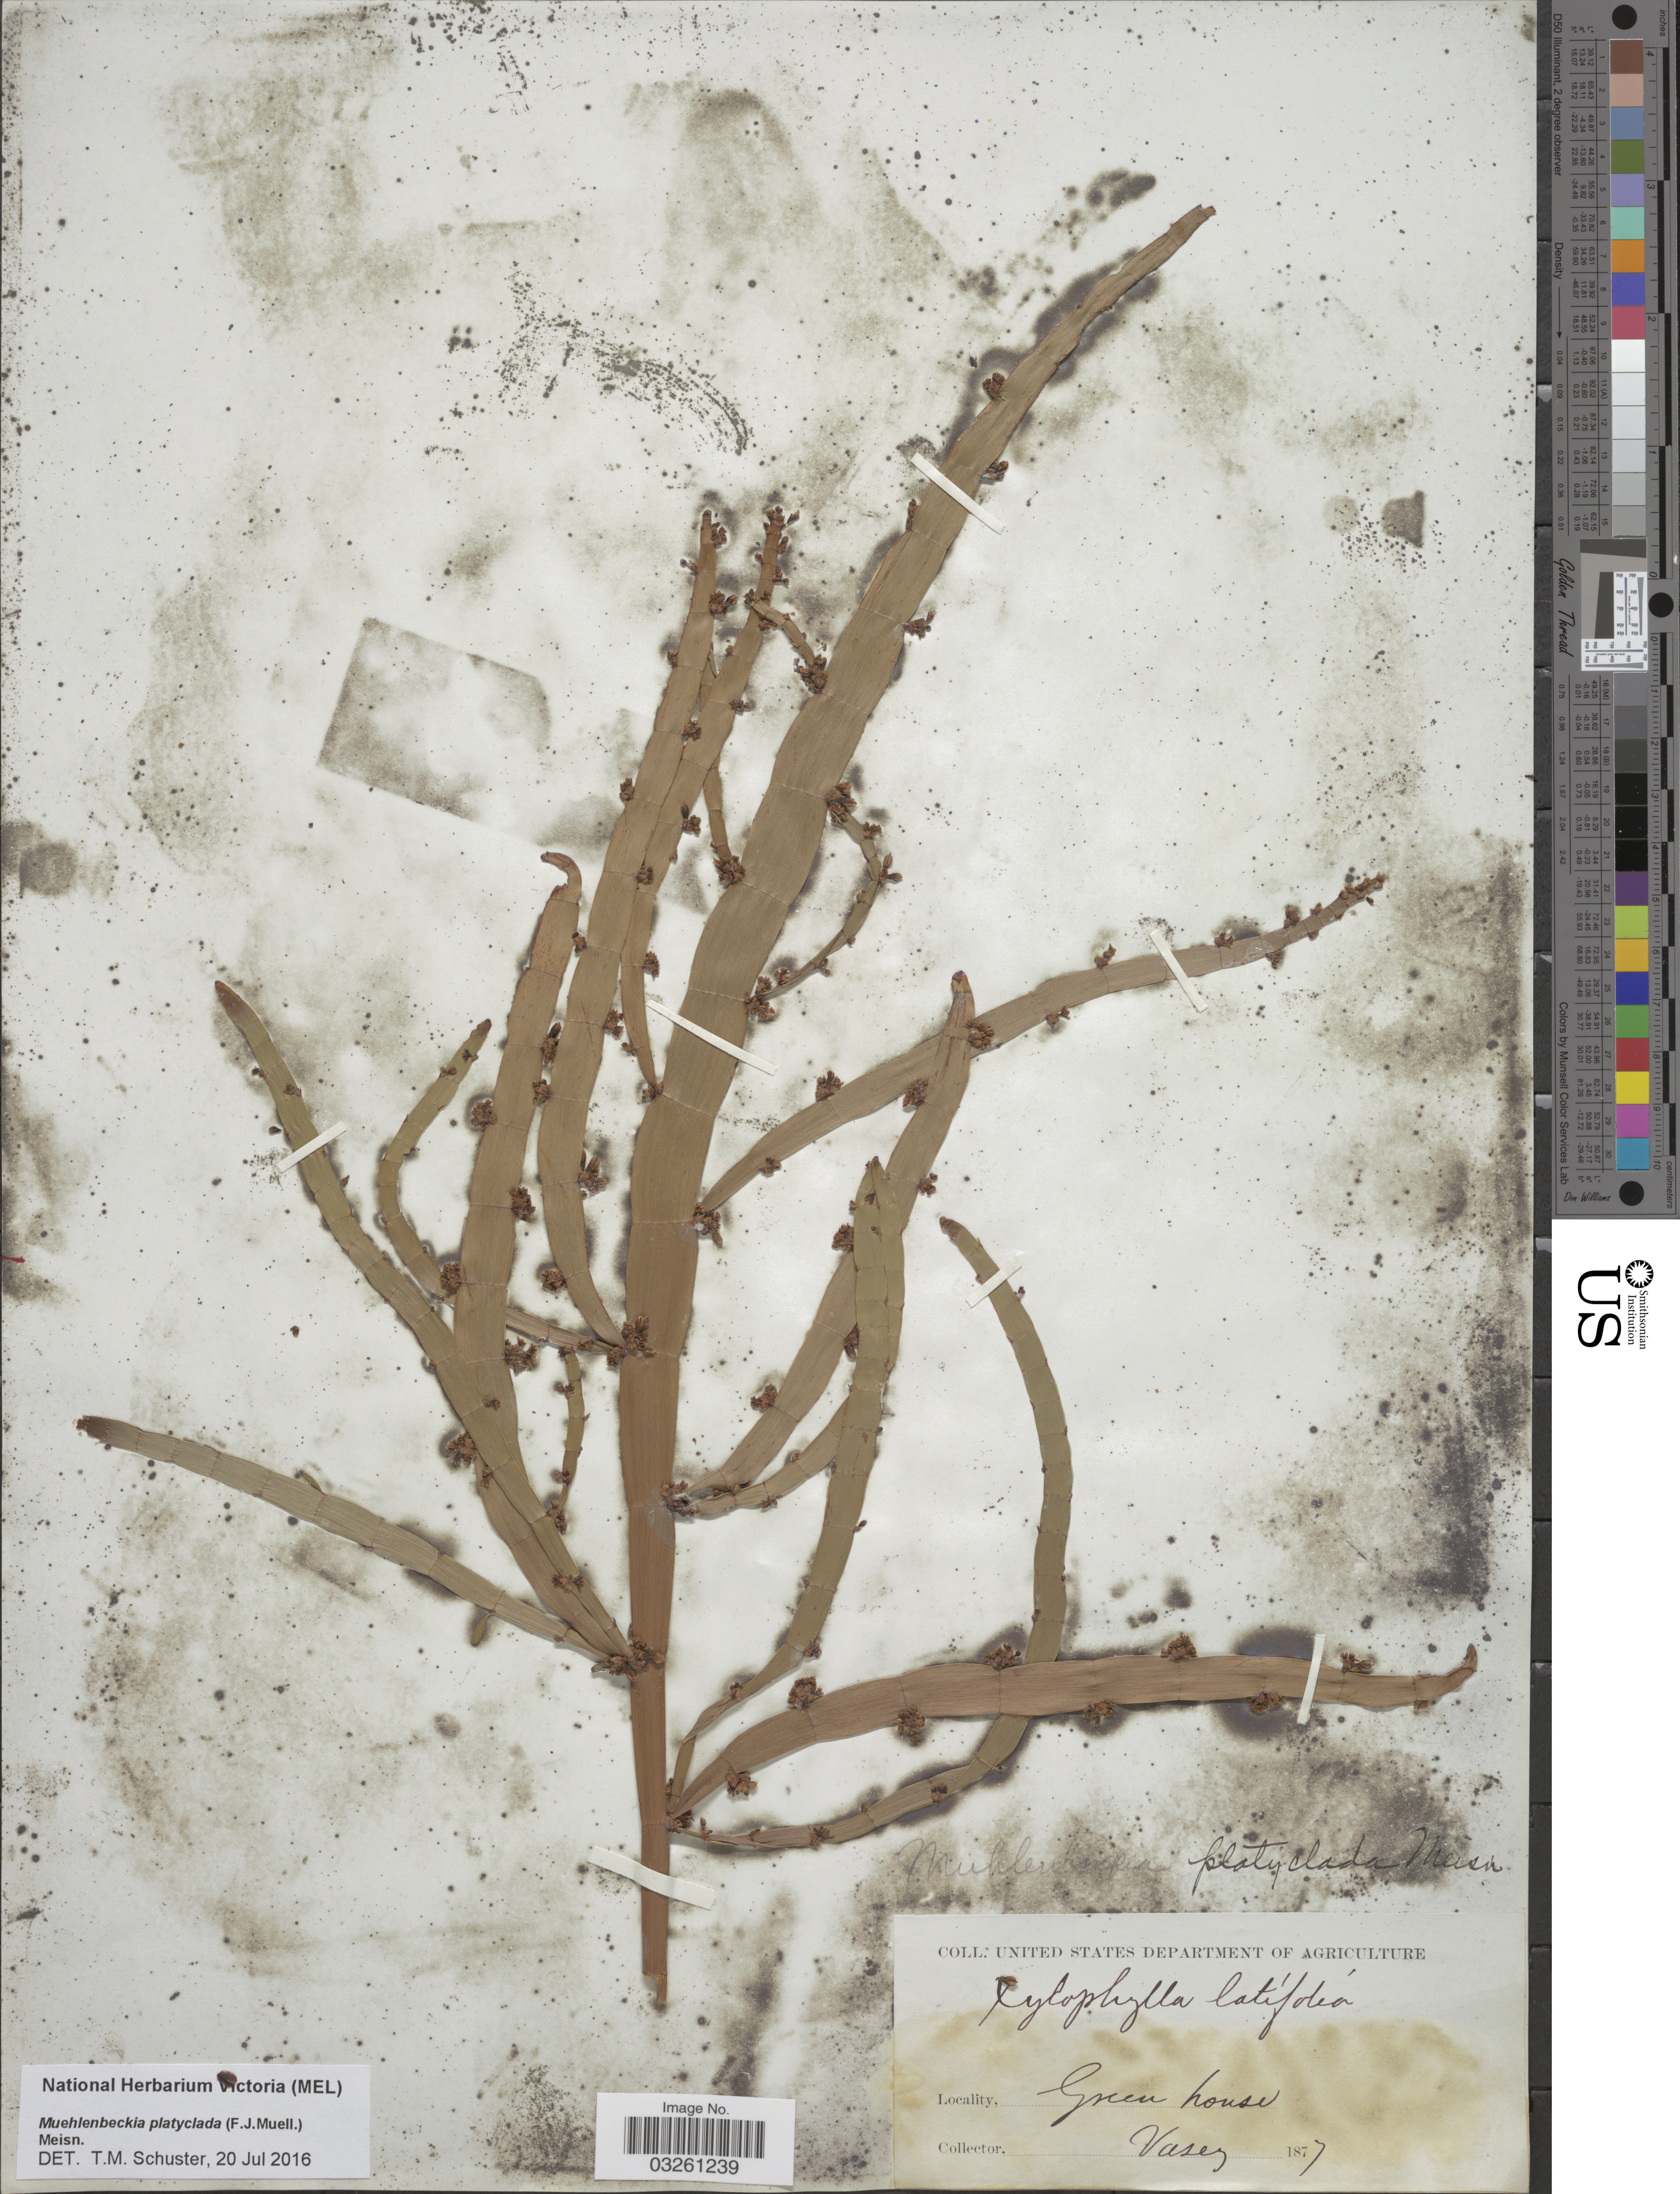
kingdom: Plantae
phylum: Tracheophyta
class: Magnoliopsida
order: Caryophyllales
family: Polygonaceae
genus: Muehlenbeckia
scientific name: Muehlenbeckia platyclada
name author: (F. Muell.) Meisn.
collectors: Vasey, --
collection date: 1877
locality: Green house.